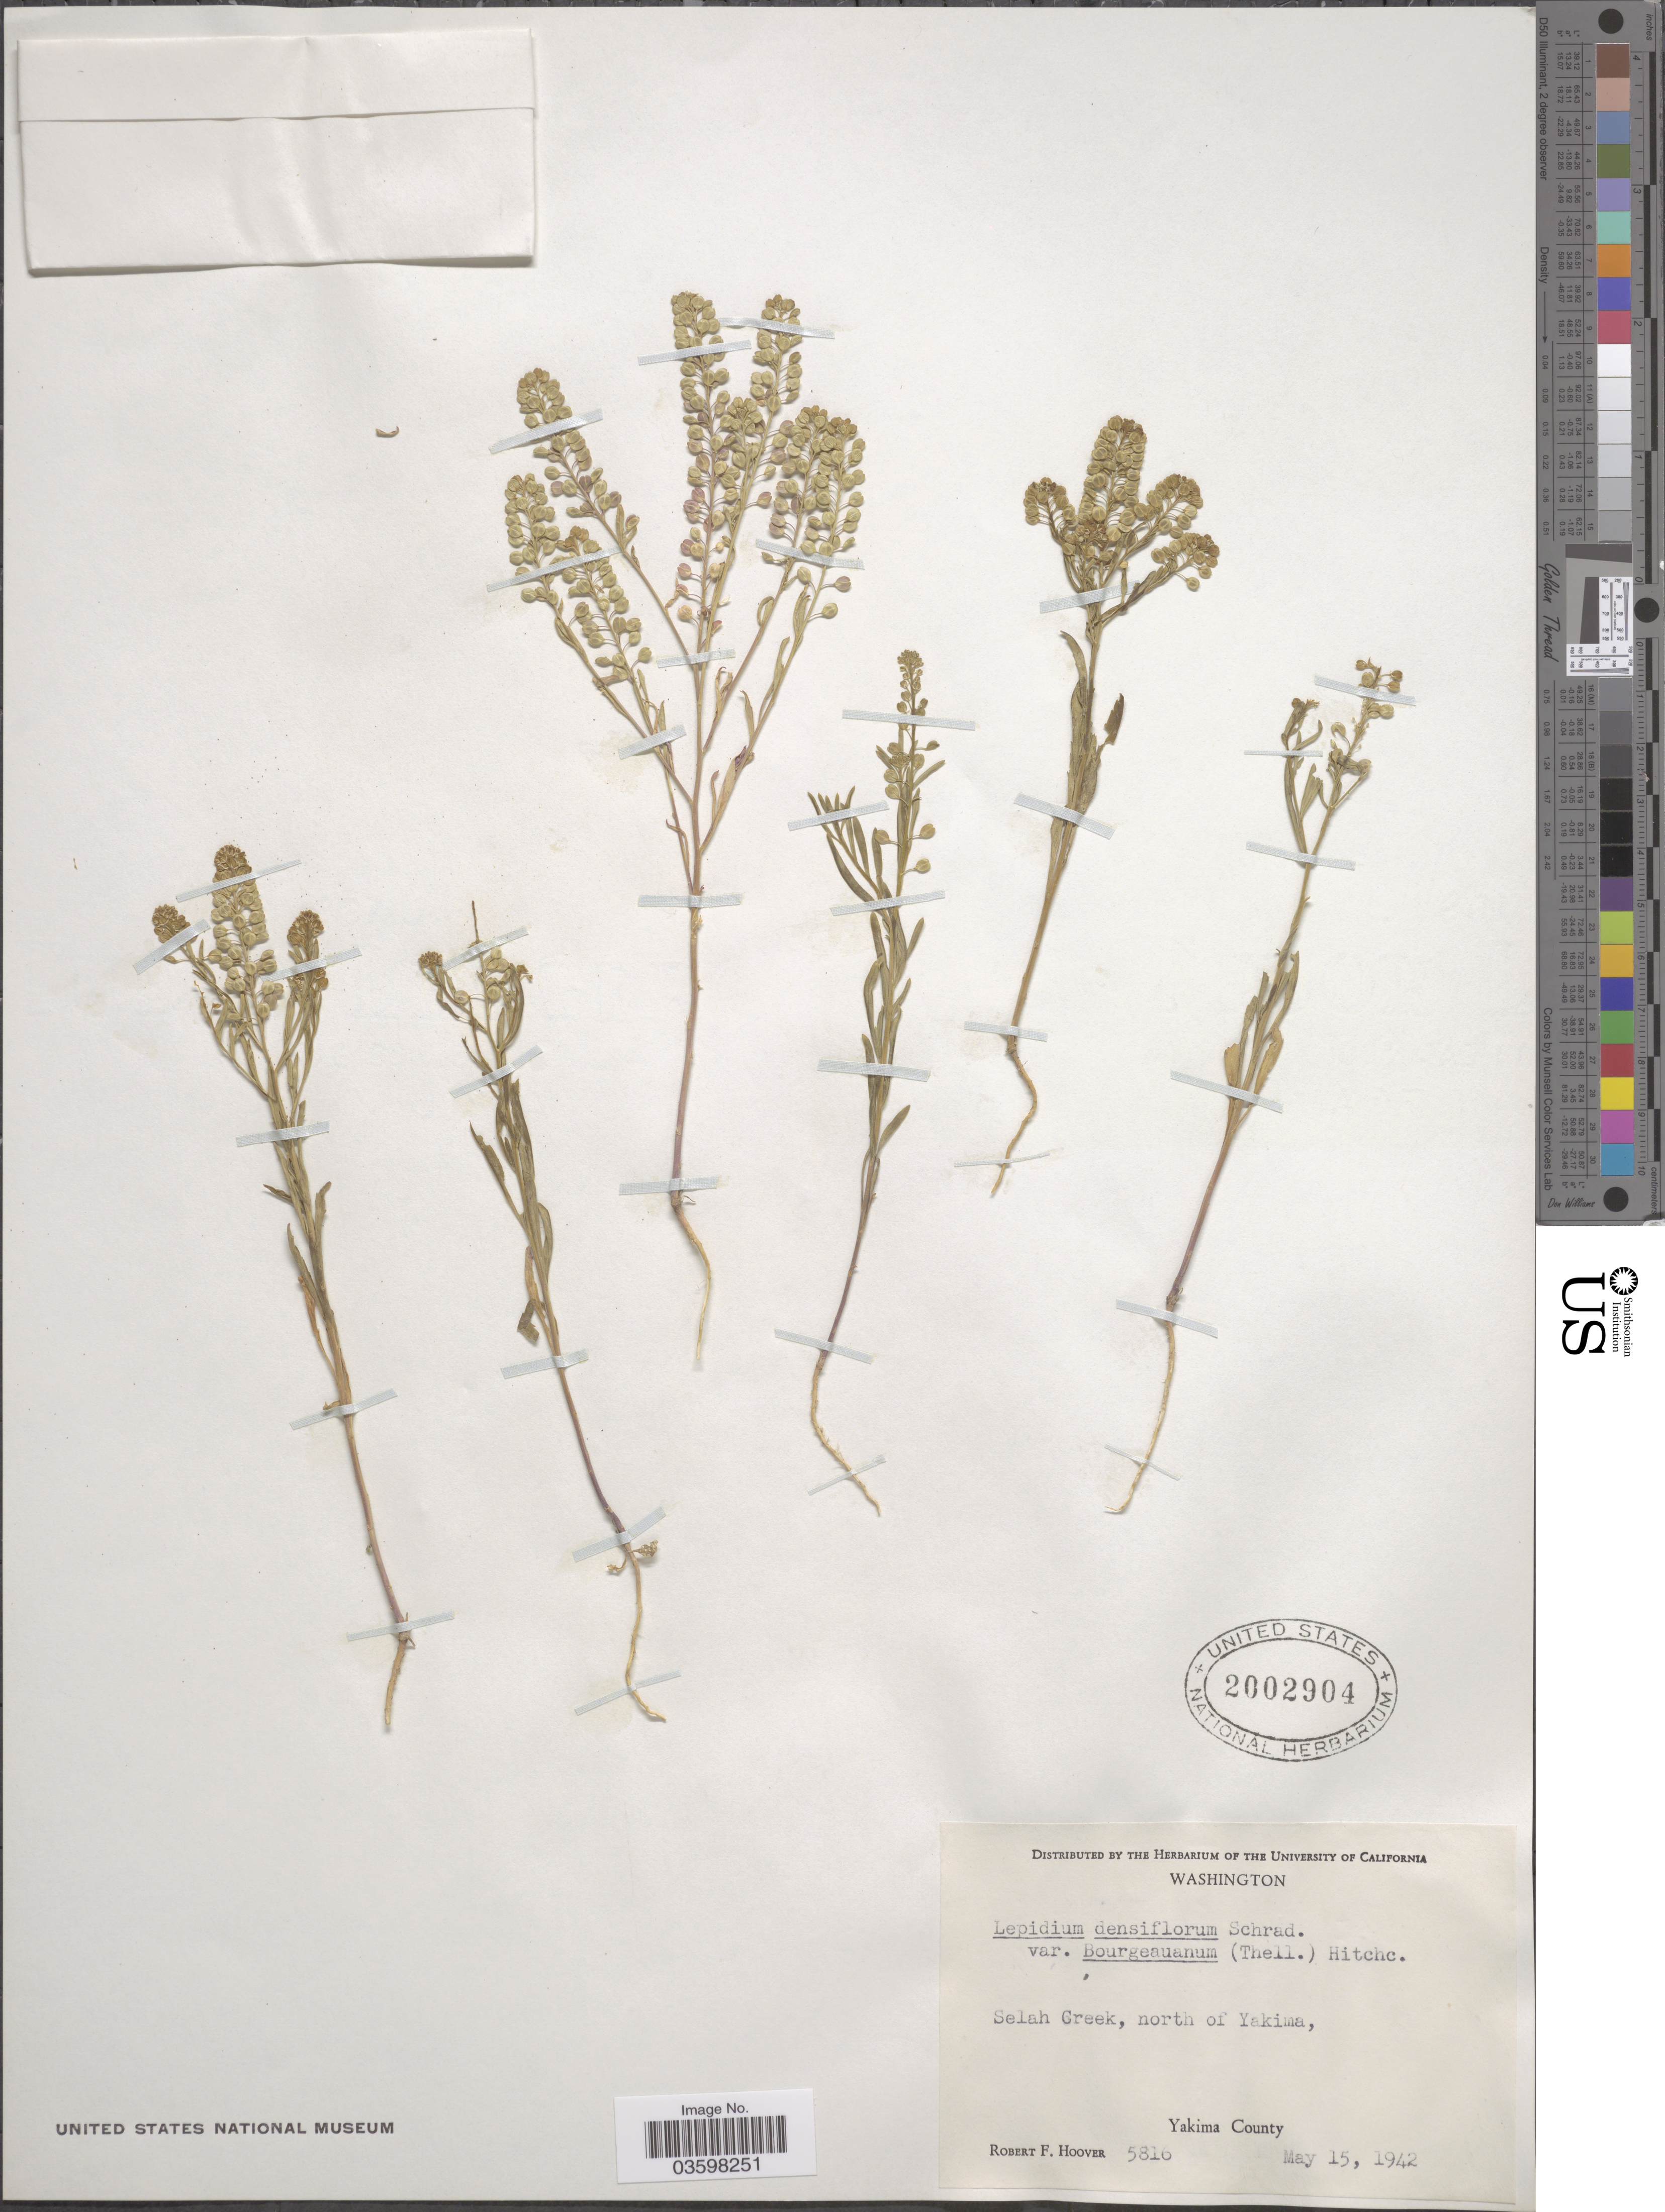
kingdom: Plantae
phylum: Tracheophyta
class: Magnoliopsida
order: Brassicales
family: Brassicaceae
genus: Lepidium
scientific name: Lepidium densiflorum var. bourgeauanum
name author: (Thell.) C.L. Hitchc.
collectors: R. F. Hoover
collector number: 5816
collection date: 1942-05-15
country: United States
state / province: Washington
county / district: Yakima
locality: Selah Creek, north of Yakima. Yakima County.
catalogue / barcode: US 2002904